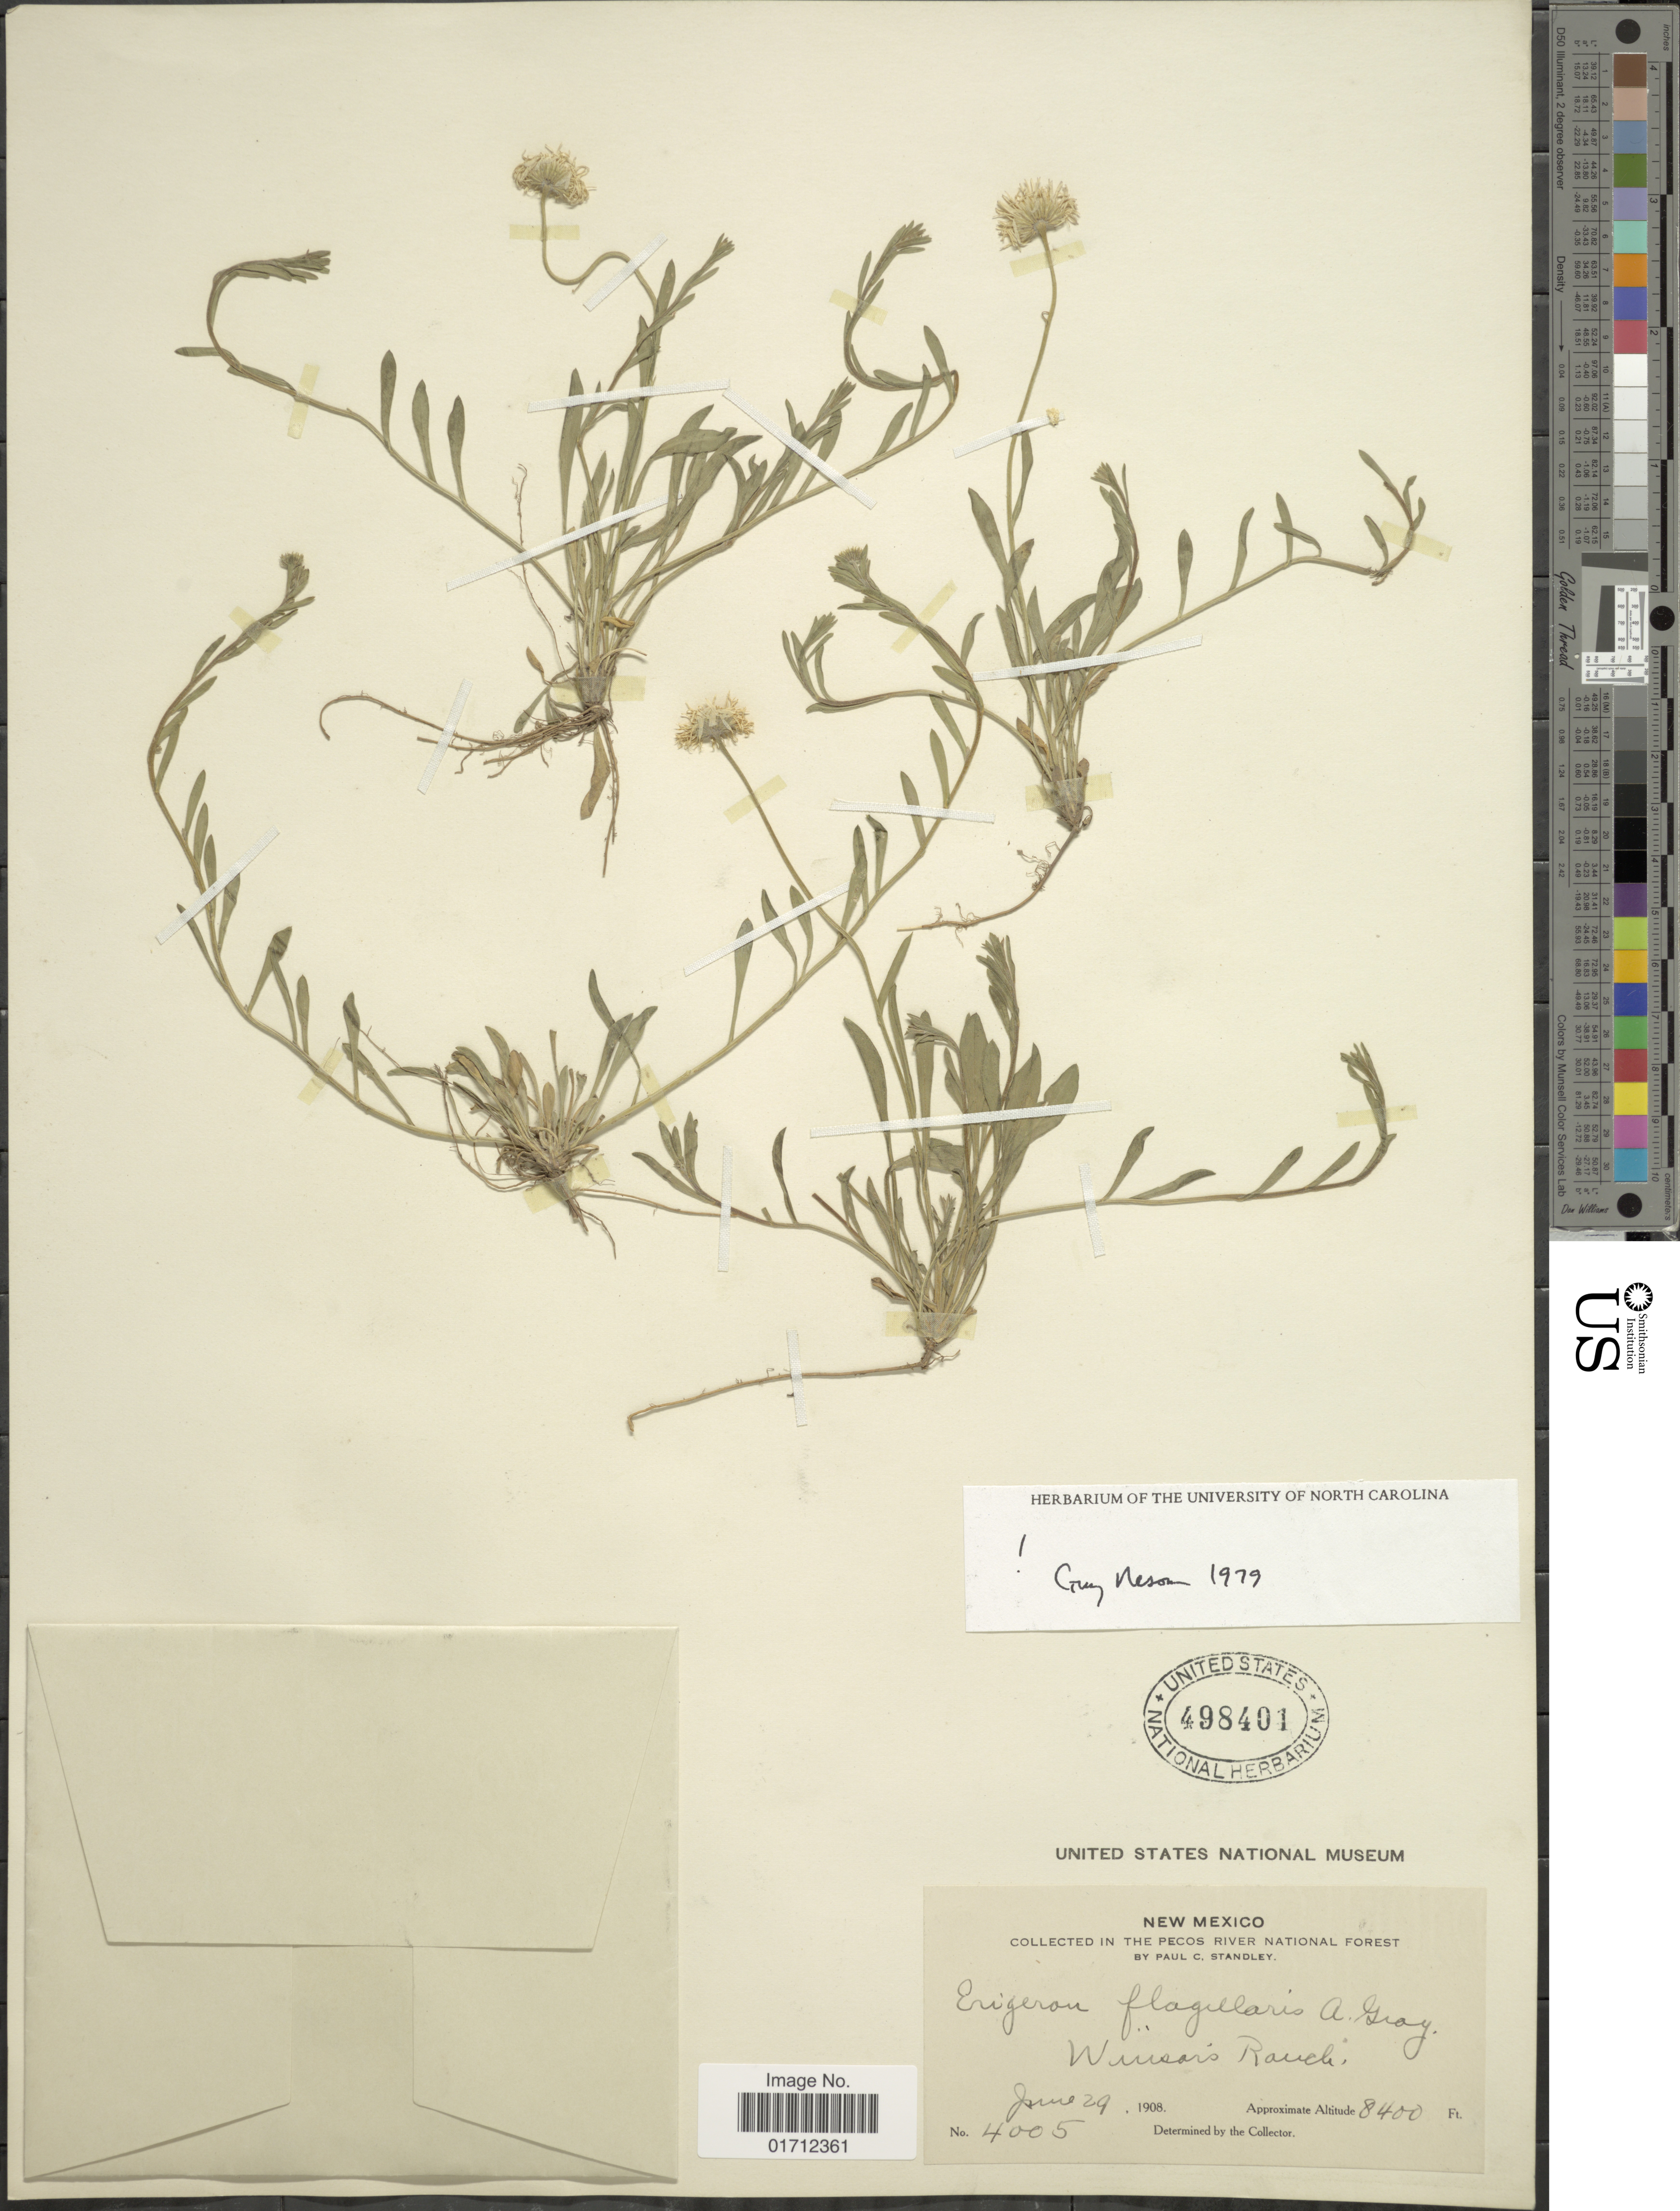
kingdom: Plantae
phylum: Tracheophyta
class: Magnoliopsida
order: Asterales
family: Asteraceae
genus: Erigeron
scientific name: Erigeron flagellaris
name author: A. Gray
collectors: P. C. Standley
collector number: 4005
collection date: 1908-06-29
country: United States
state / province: New Mexico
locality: In the Pecos River National Forest, Winsars Ranch.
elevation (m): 2560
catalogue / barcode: US 498401